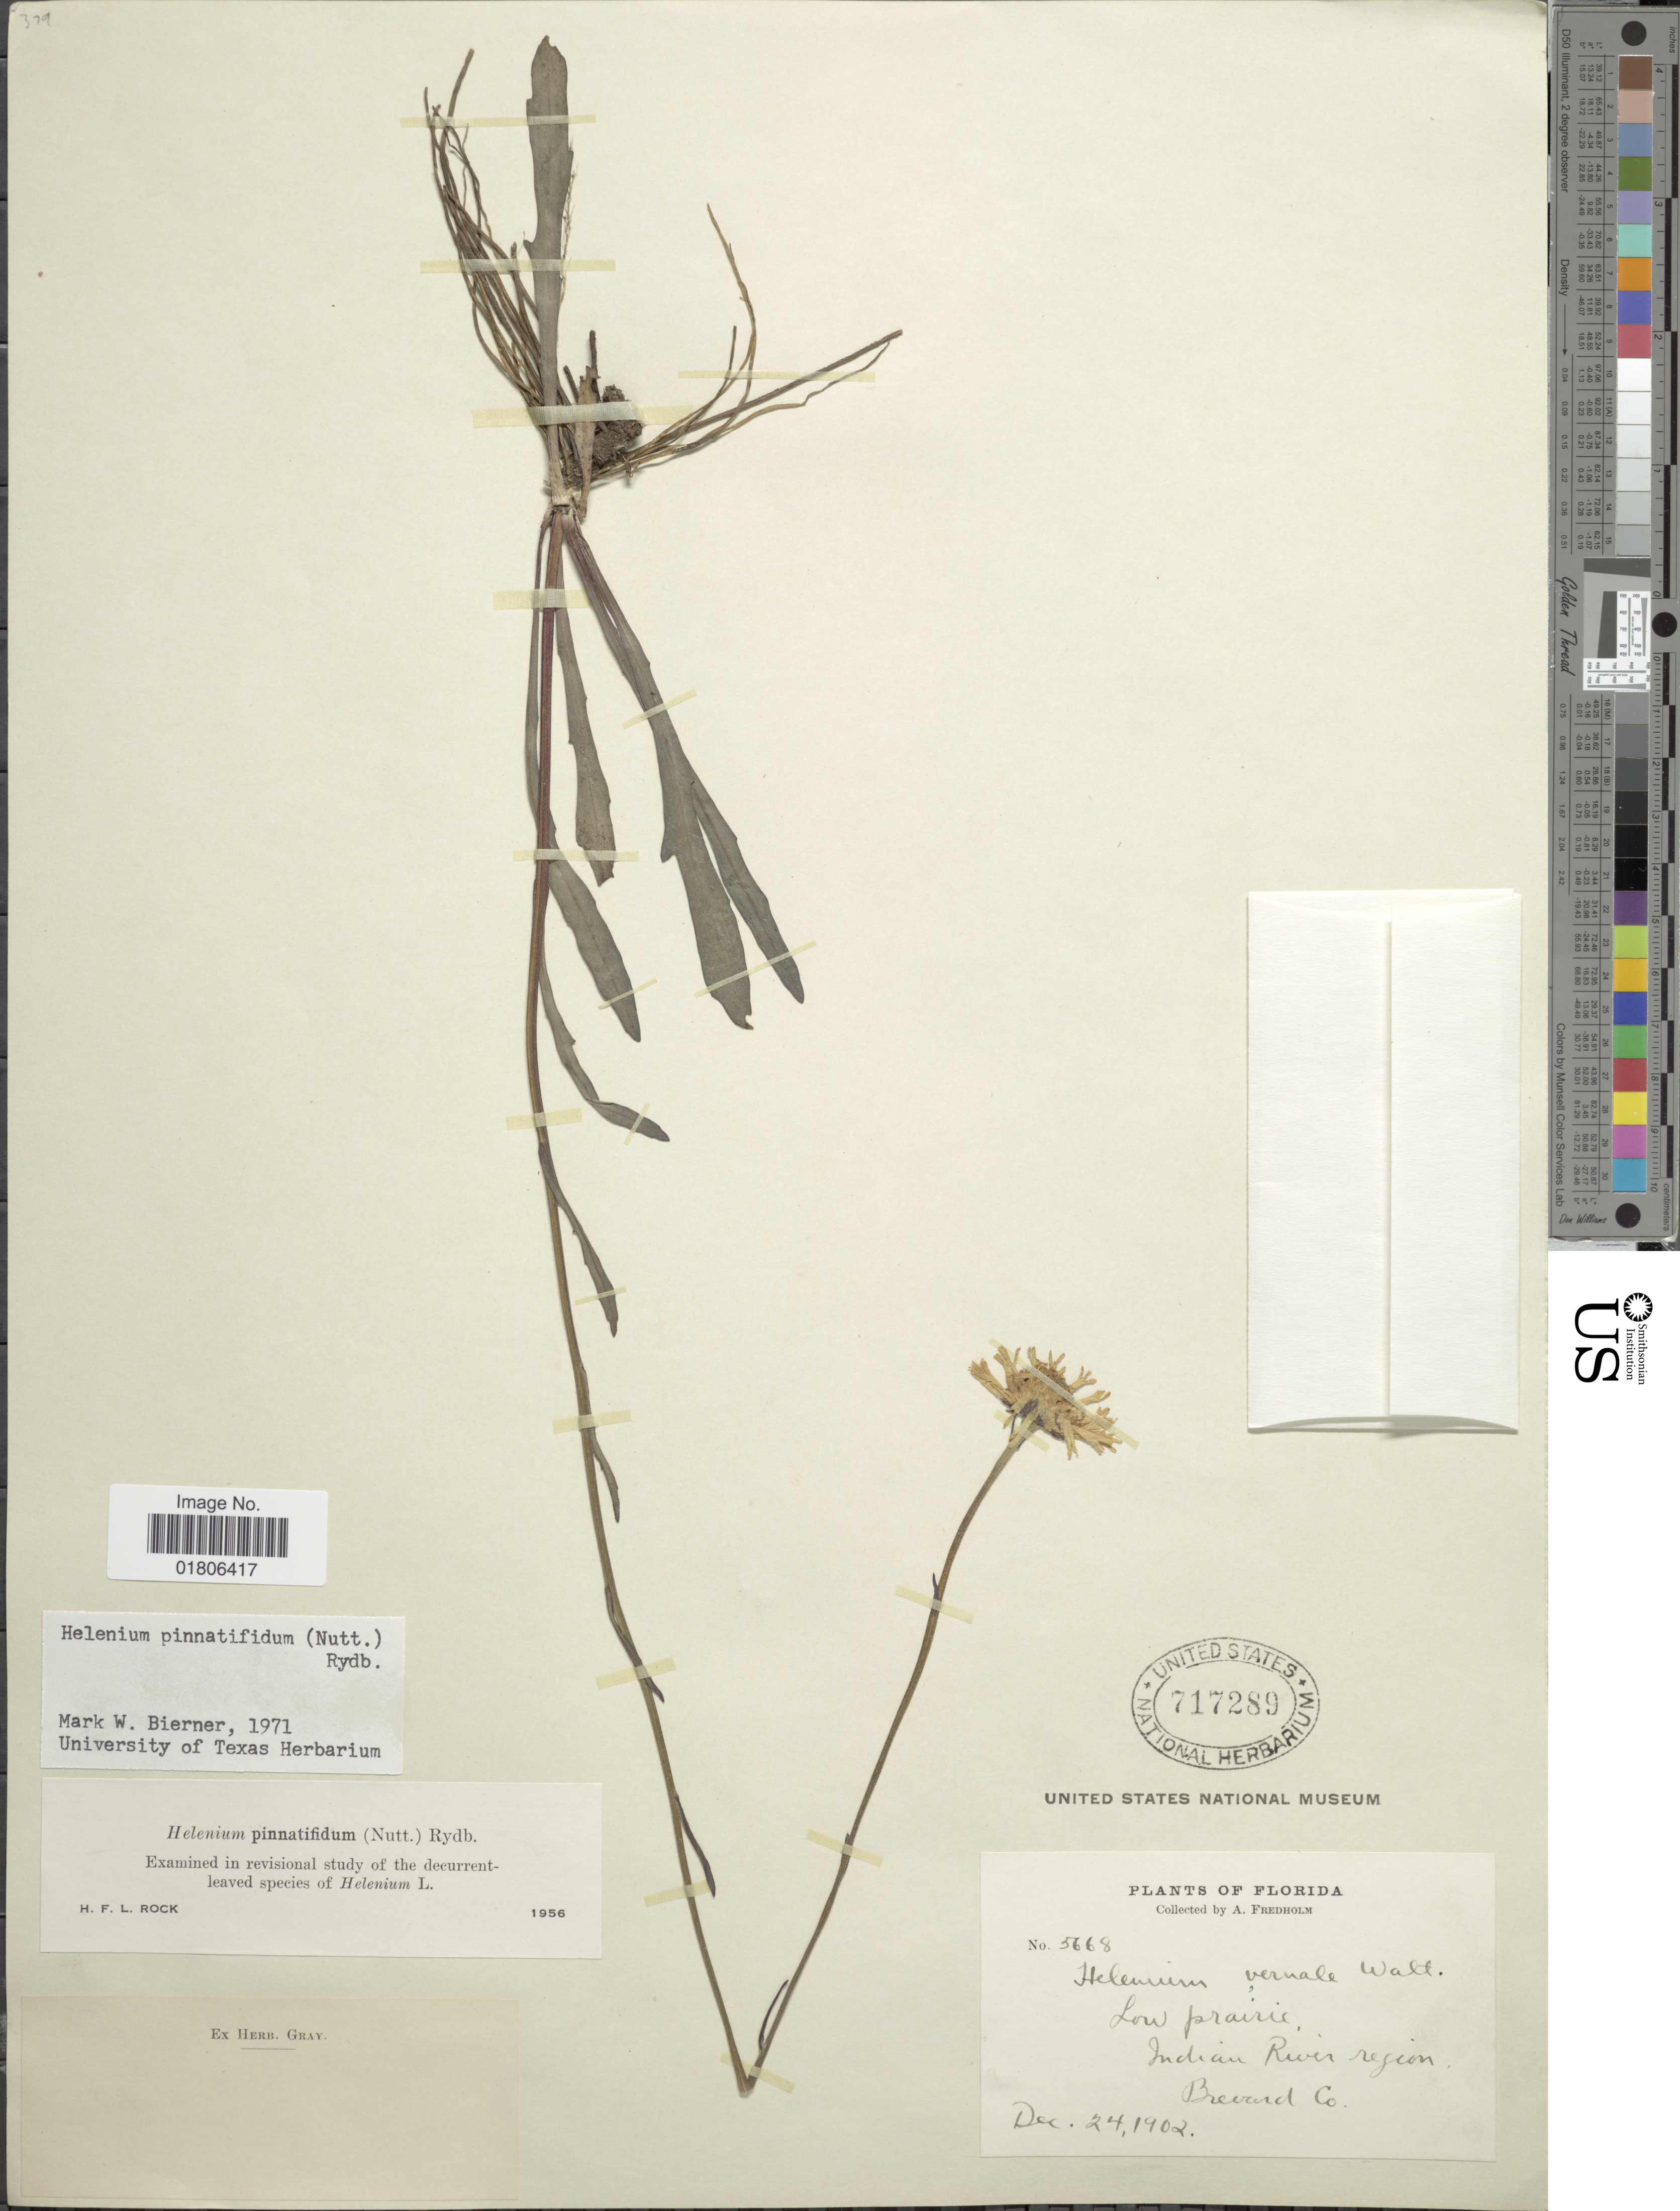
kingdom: Plantae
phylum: Tracheophyta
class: Magnoliopsida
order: Asterales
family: Asteraceae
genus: Helenium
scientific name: Helenium pinnatifidum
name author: (Schwein. ex Nutt.) Rydb.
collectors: A. Fredholm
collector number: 5668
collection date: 1902-12-24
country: United States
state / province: Florida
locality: Low prairie, Indian River region, Brevard Co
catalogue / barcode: US 717289